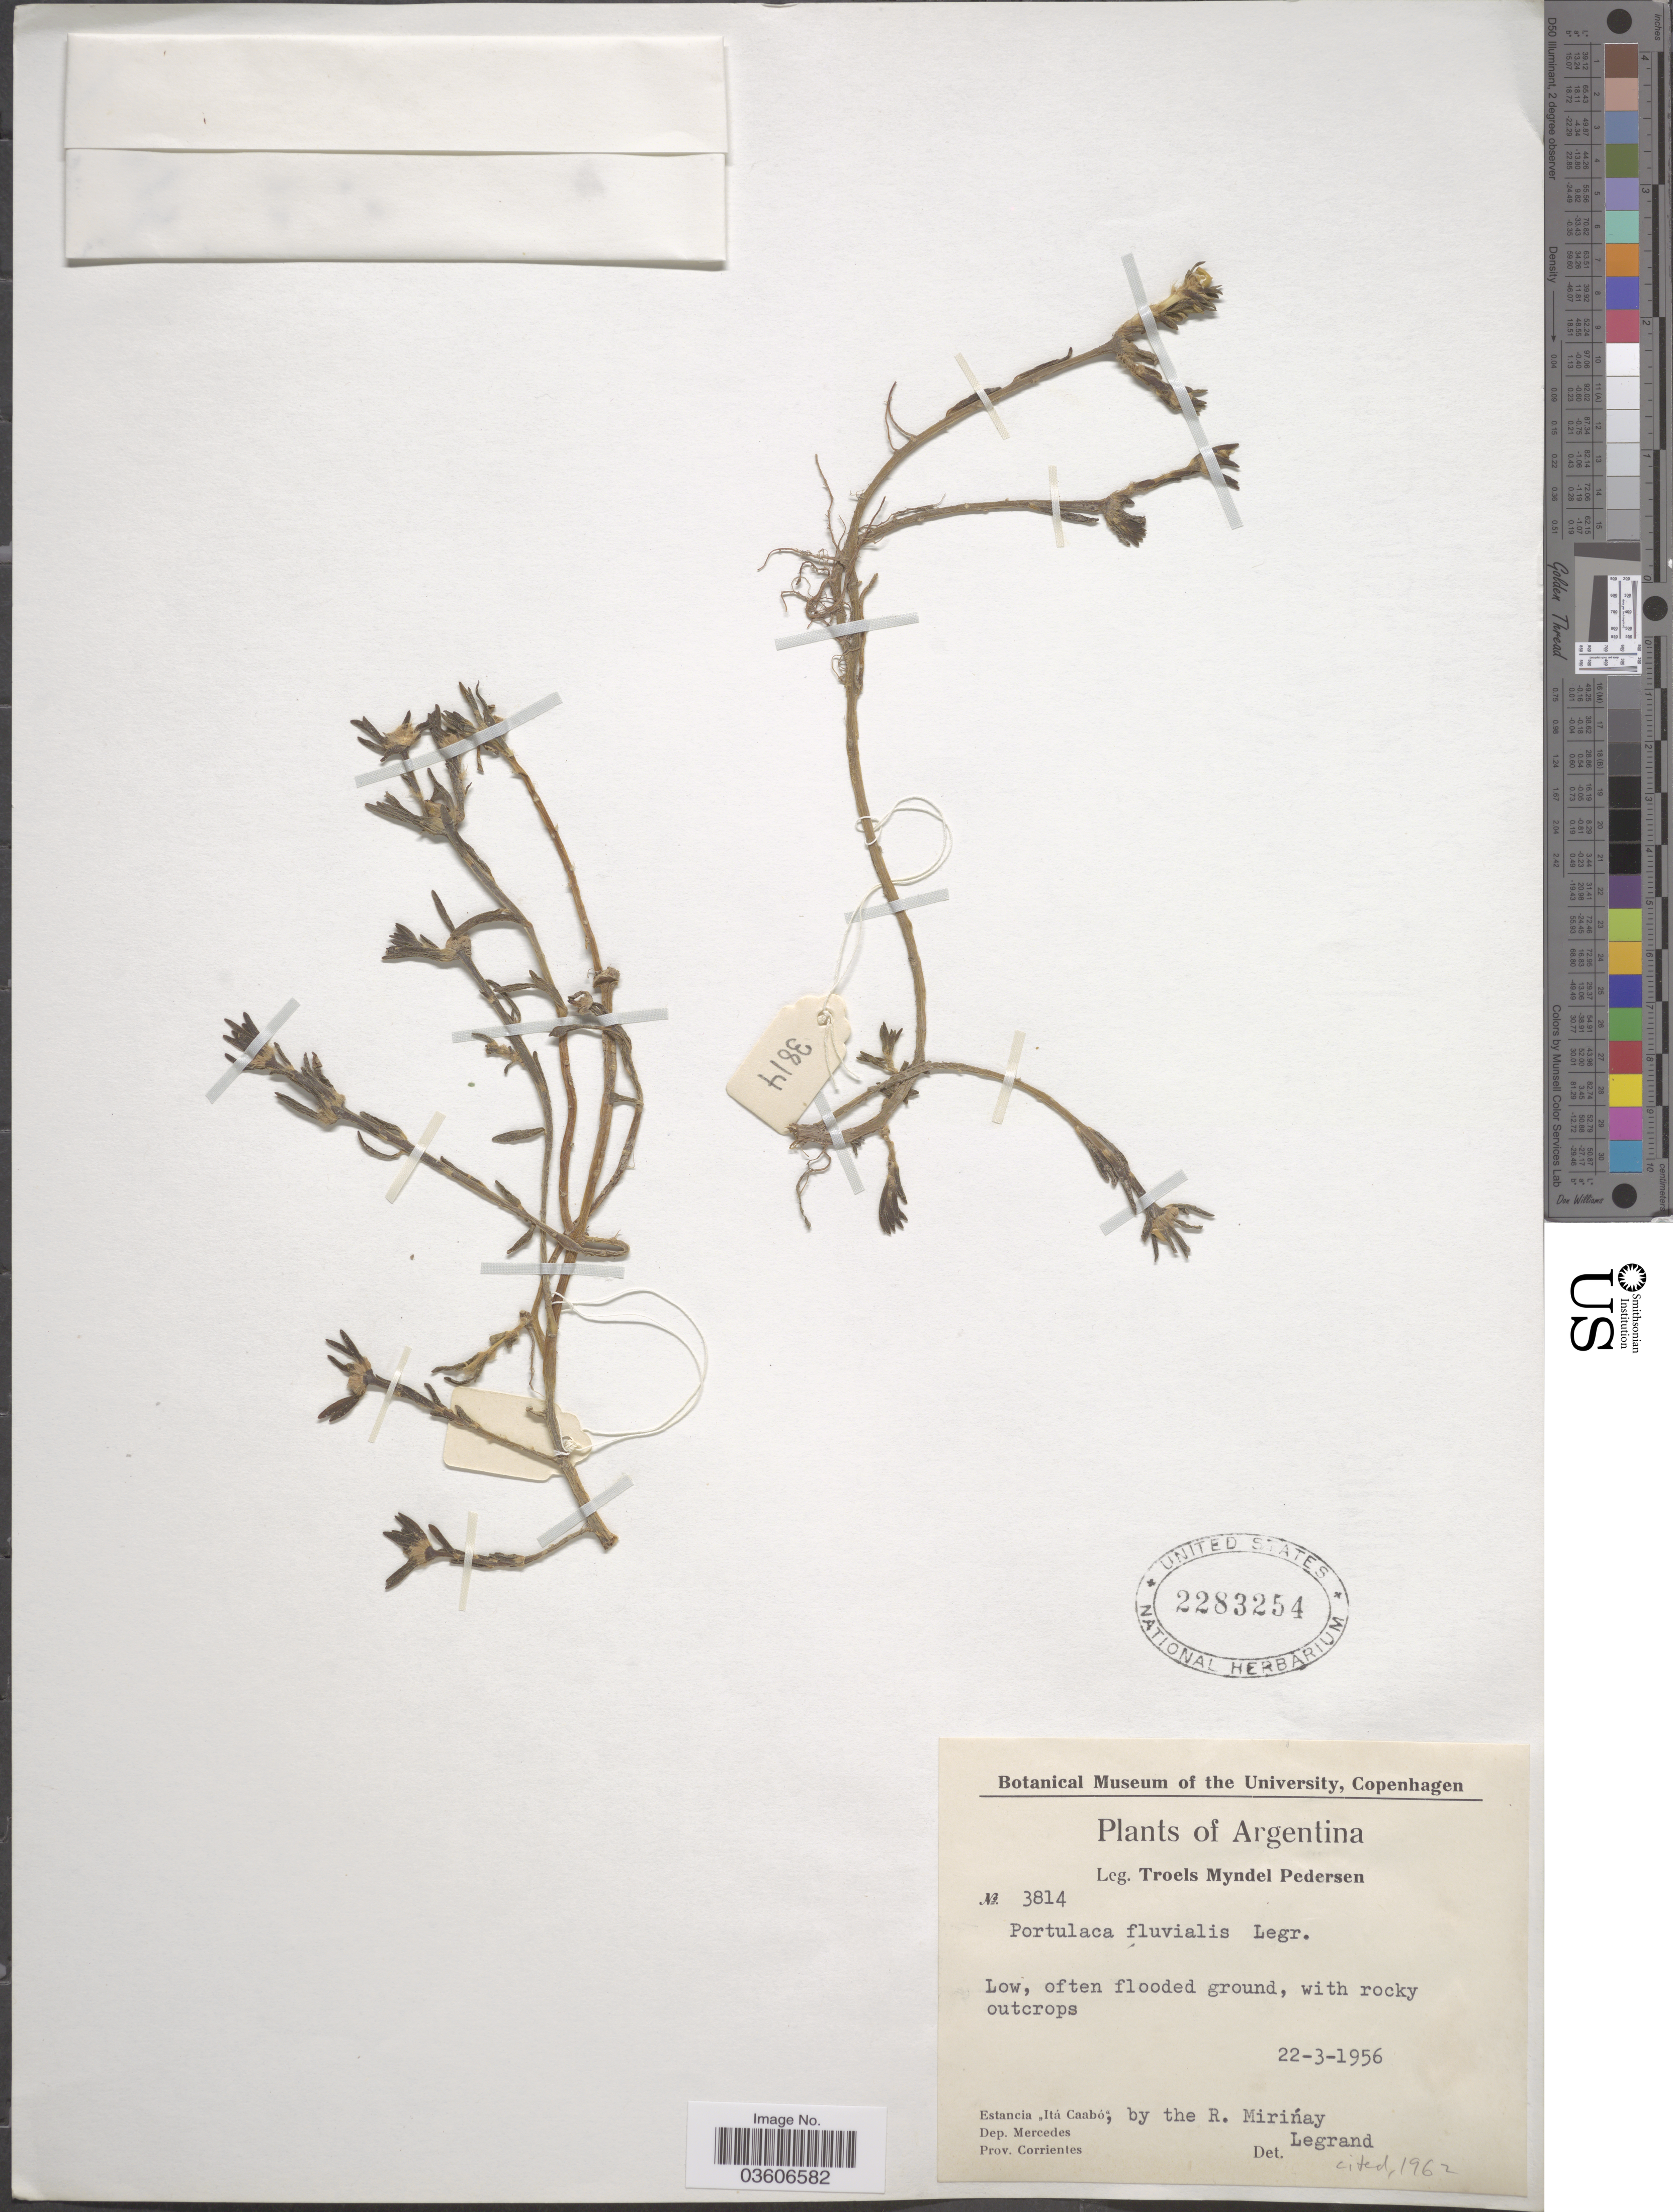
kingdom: Plantae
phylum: Tracheophyta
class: Magnoliopsida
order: Caryophyllales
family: Portulacaceae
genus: Portulaca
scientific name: Portulaca fluvialis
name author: D. Legrand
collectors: T. Pederson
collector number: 3814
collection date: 1956-03-22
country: Argentina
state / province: Corrientes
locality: Estancia "Itá Caabó", by the R. Mirińay. Dep. Mercedes.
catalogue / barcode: US 2283254